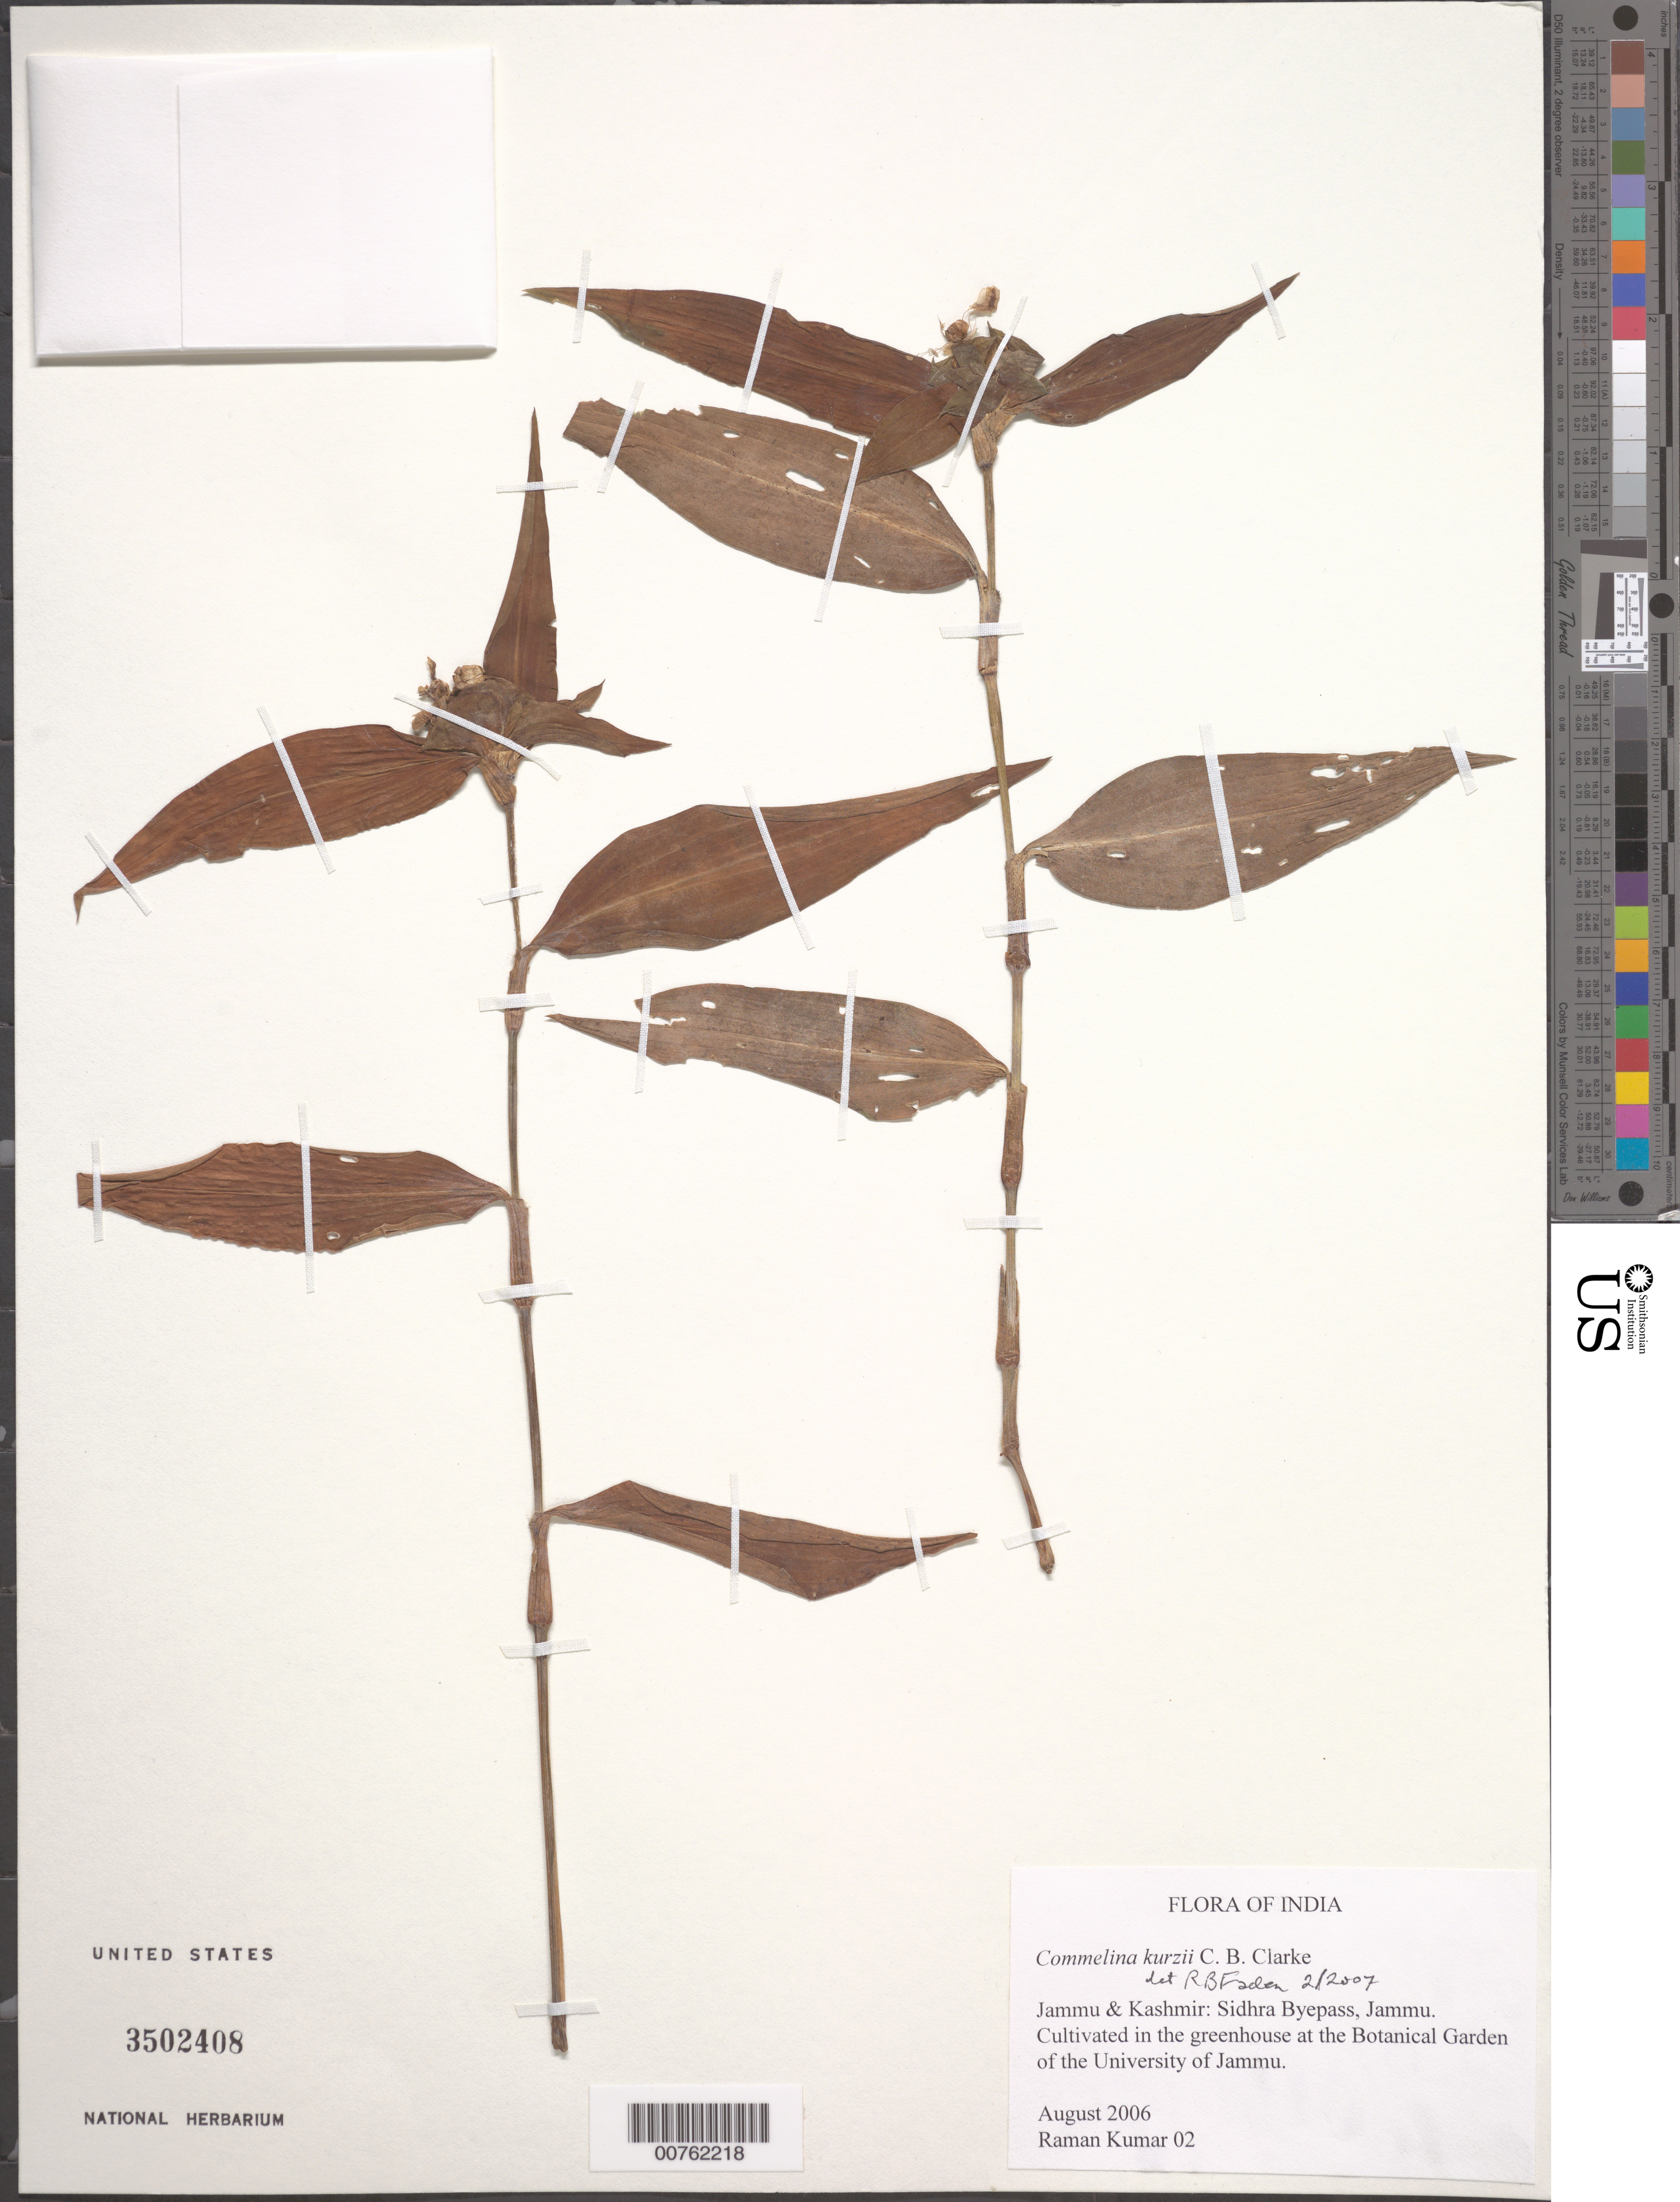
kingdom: Plantae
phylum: Tracheophyta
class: Liliopsida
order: Commelinales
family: Commelinaceae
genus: Commelina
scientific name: Commelina kurzii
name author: C.B. Clarke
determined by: Faden, Robert B., (US), Smithsonian Institution - National Museum of Natural History (UNITED STATES)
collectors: R. Kumar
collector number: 02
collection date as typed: Aug 2006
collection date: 2006-08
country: India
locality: Jammu & Kashmir: Sidhra Byepass, Jammu. Cultivated in the greenhouse at the Botanical Garden of the University of Jammu.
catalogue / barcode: US 3502408